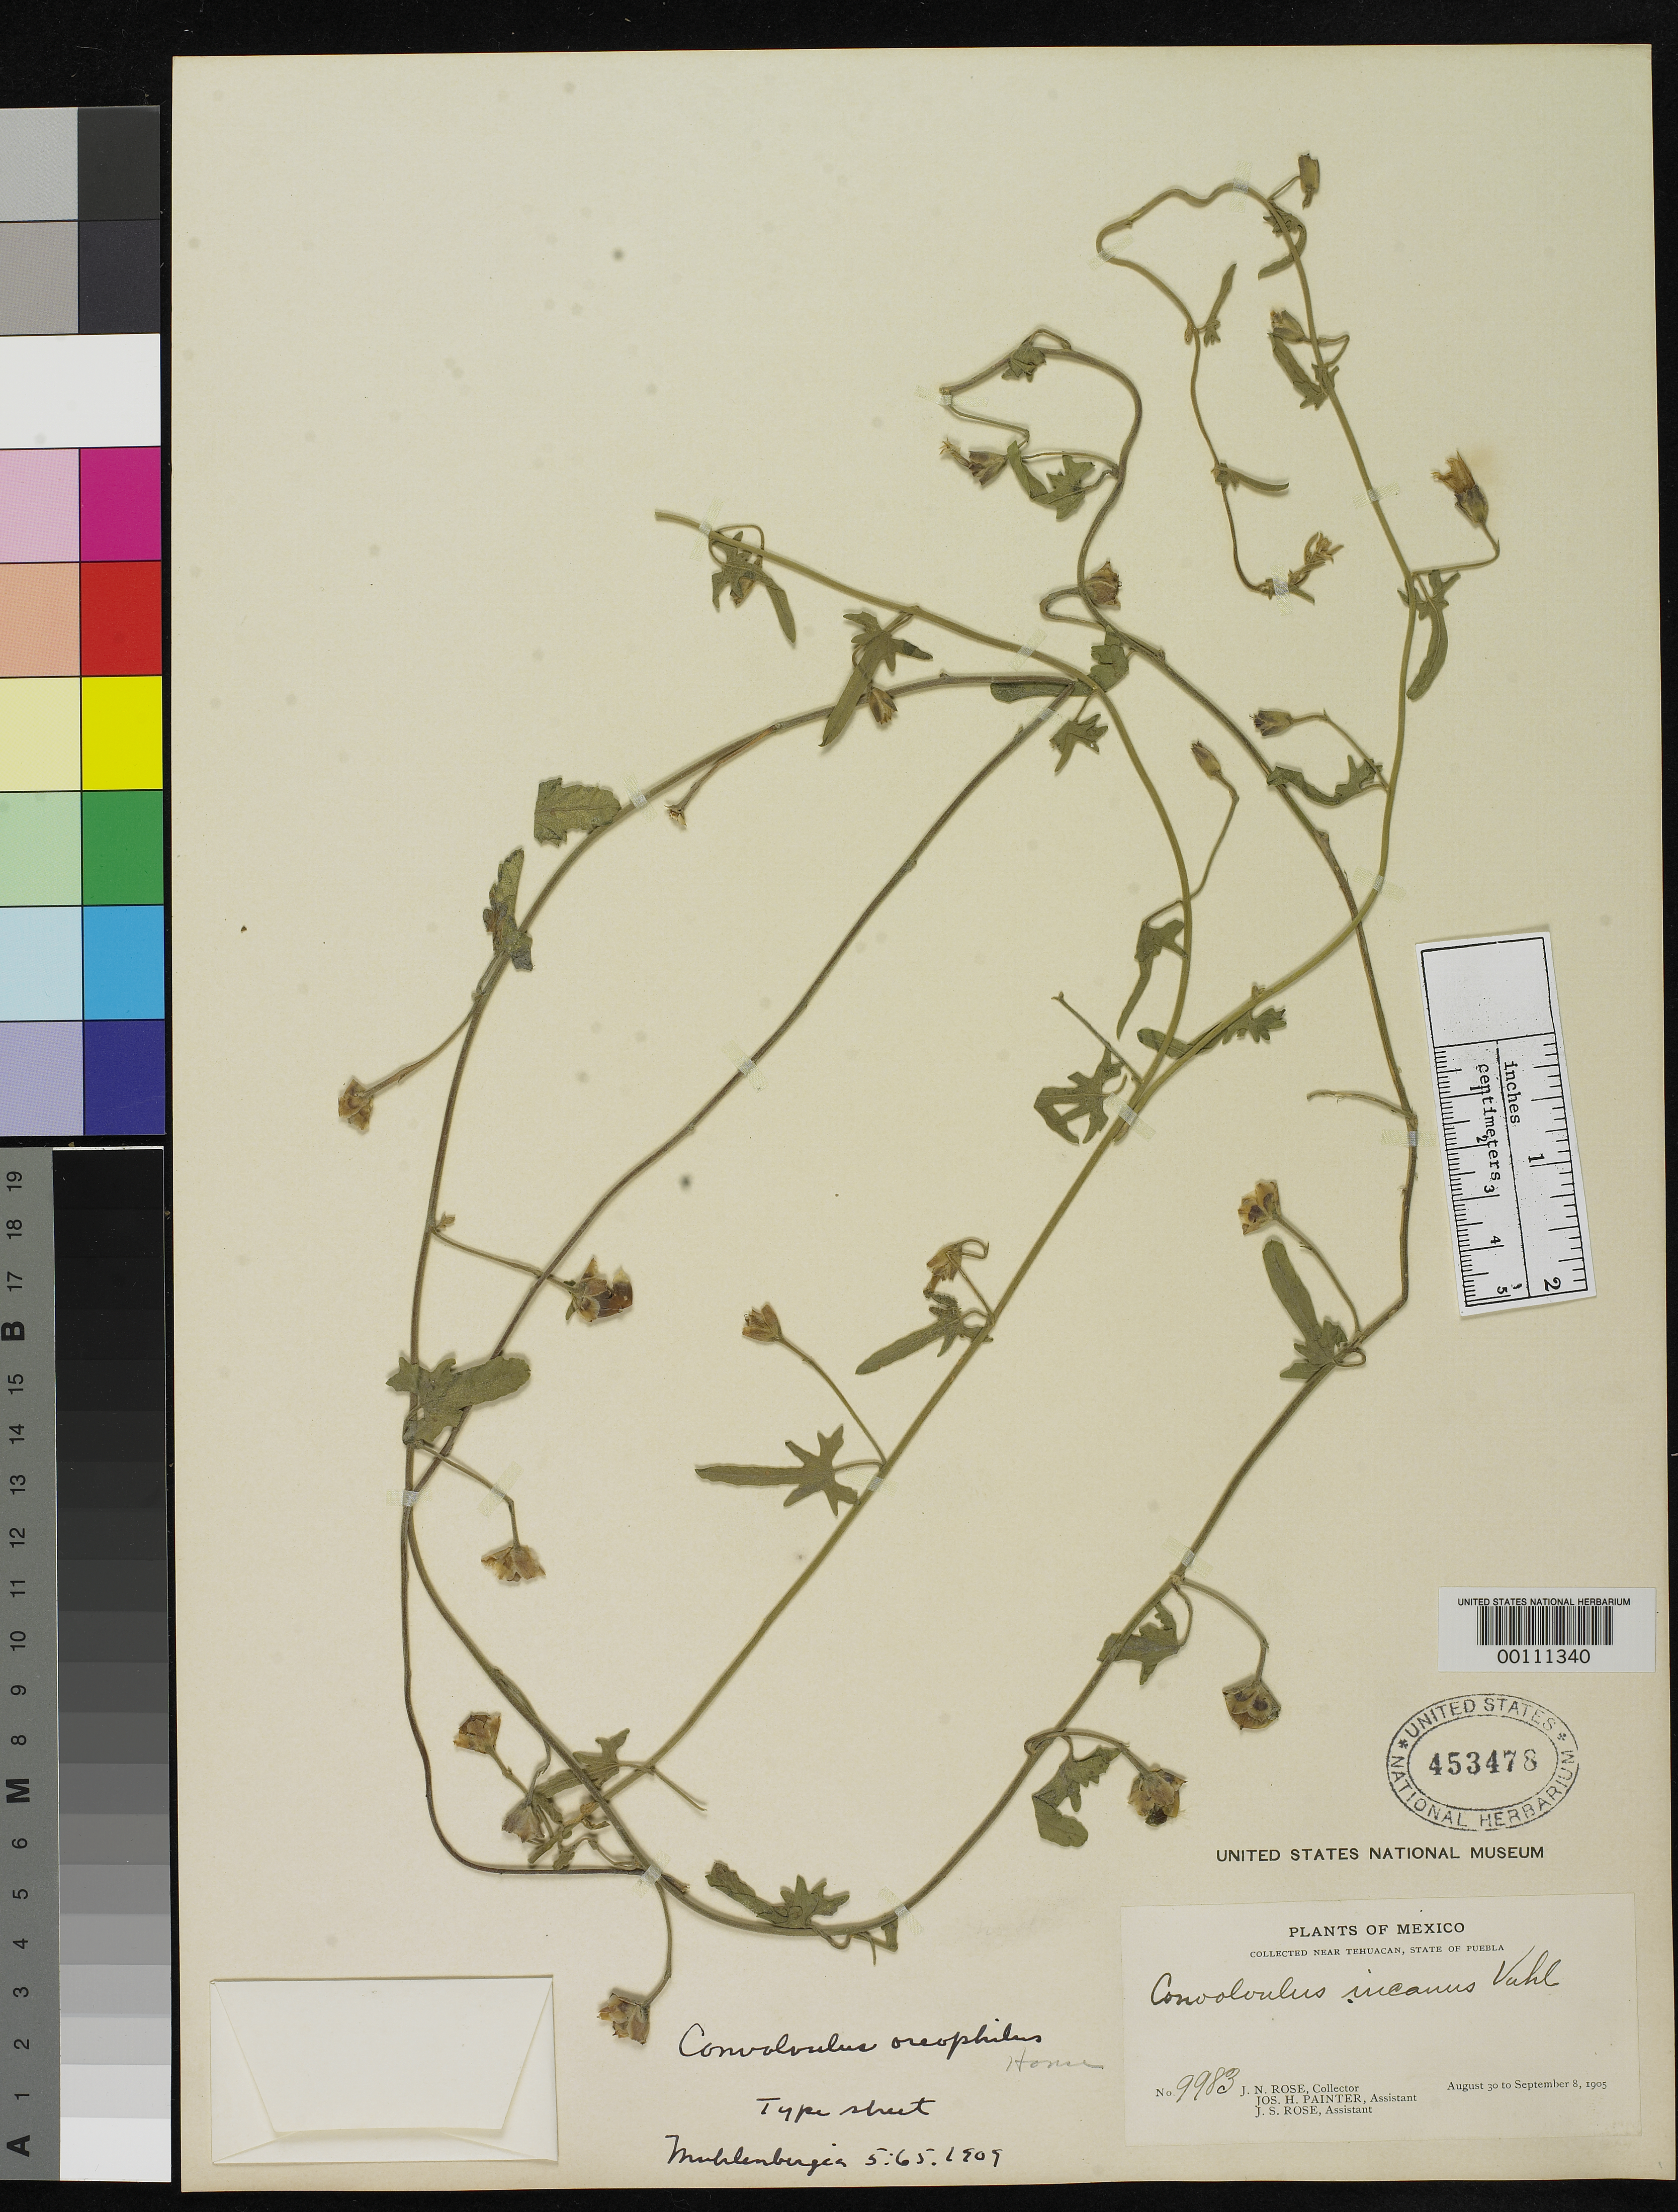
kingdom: Plantae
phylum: Tracheophyta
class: Magnoliopsida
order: Solanales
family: Convolvulaceae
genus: Convolvulus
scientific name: Convolvulus oreophilus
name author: House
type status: Holotype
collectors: J. N. Rose, J. H. Painter & J. S. Rose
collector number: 9983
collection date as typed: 30 Aug 1905 to 08 Sep 1905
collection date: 1905-08-30/1905-09-08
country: Mexico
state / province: Puebla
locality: Near Tehuacan.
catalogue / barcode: US 453478